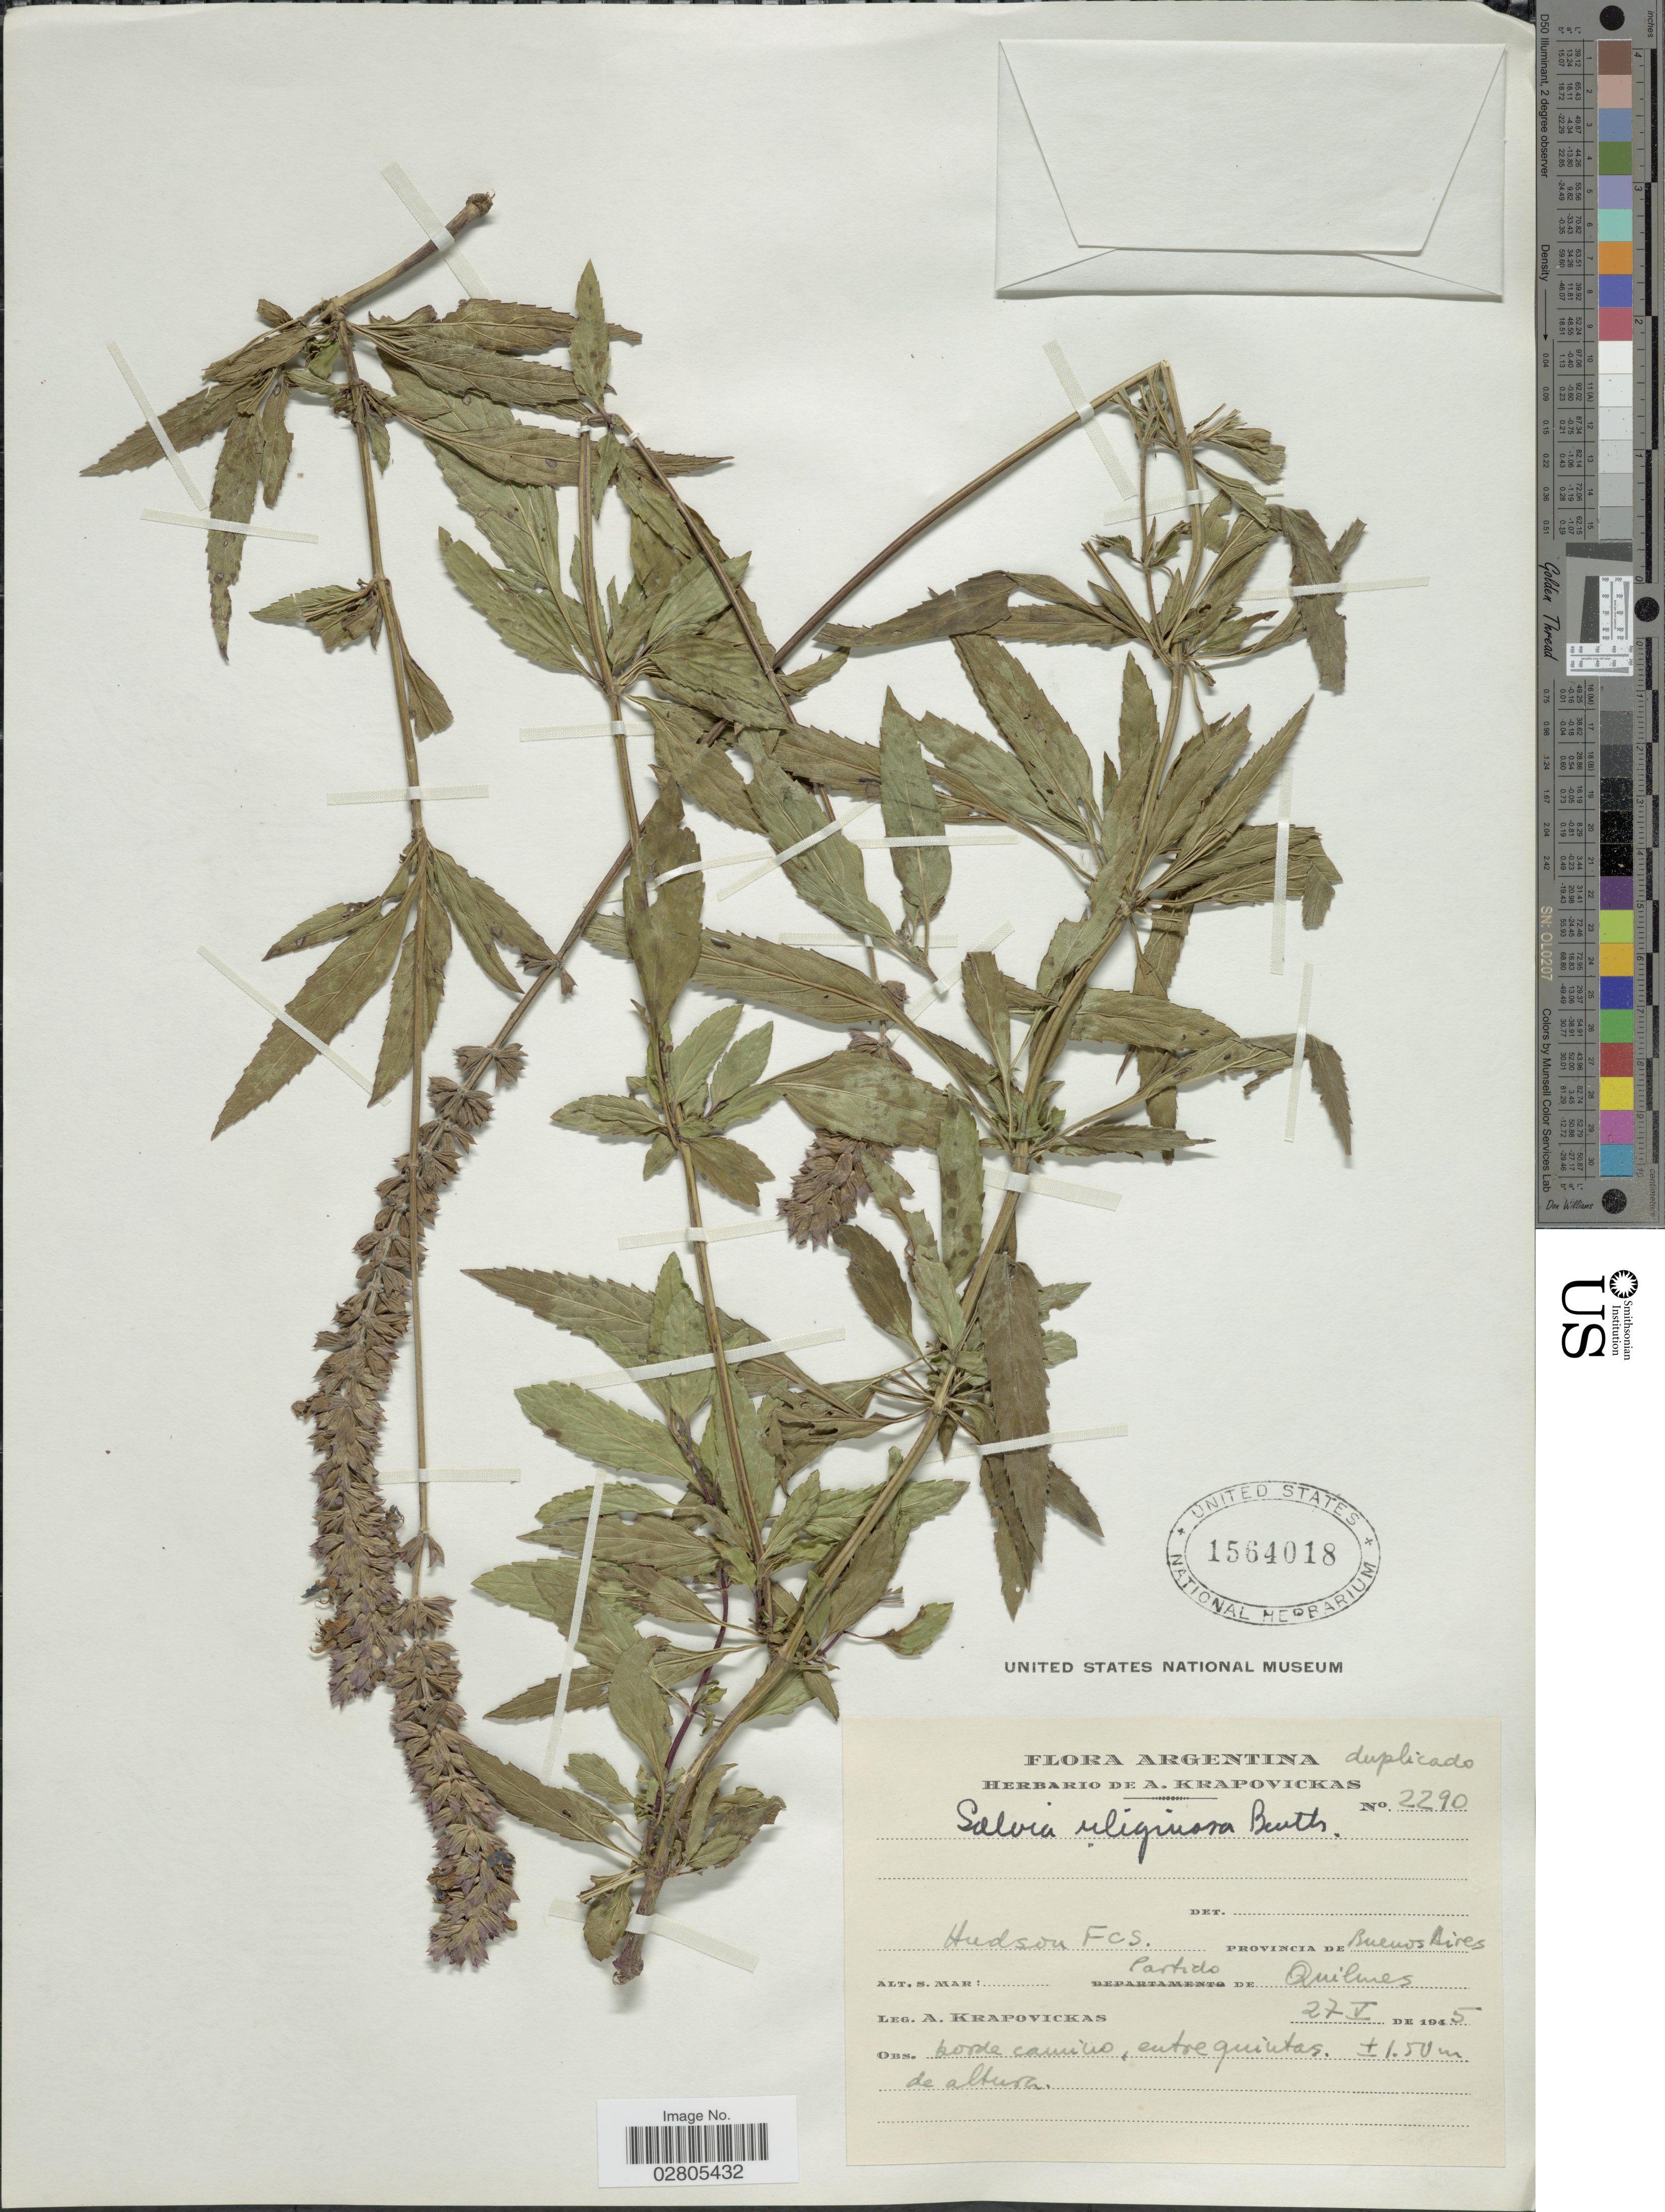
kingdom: Plantae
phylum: Tracheophyta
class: Magnoliopsida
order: Lamiales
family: Lamiaceae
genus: Salvia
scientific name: Salvia uliginosa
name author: Benth.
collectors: A. Krapovickas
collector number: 2290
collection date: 1945-05-27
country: Argentina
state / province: Buenos Aires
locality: Hudson Fcs. Provincia de Buenos Aires. Partido: Quilmes.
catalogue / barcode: US 1564018